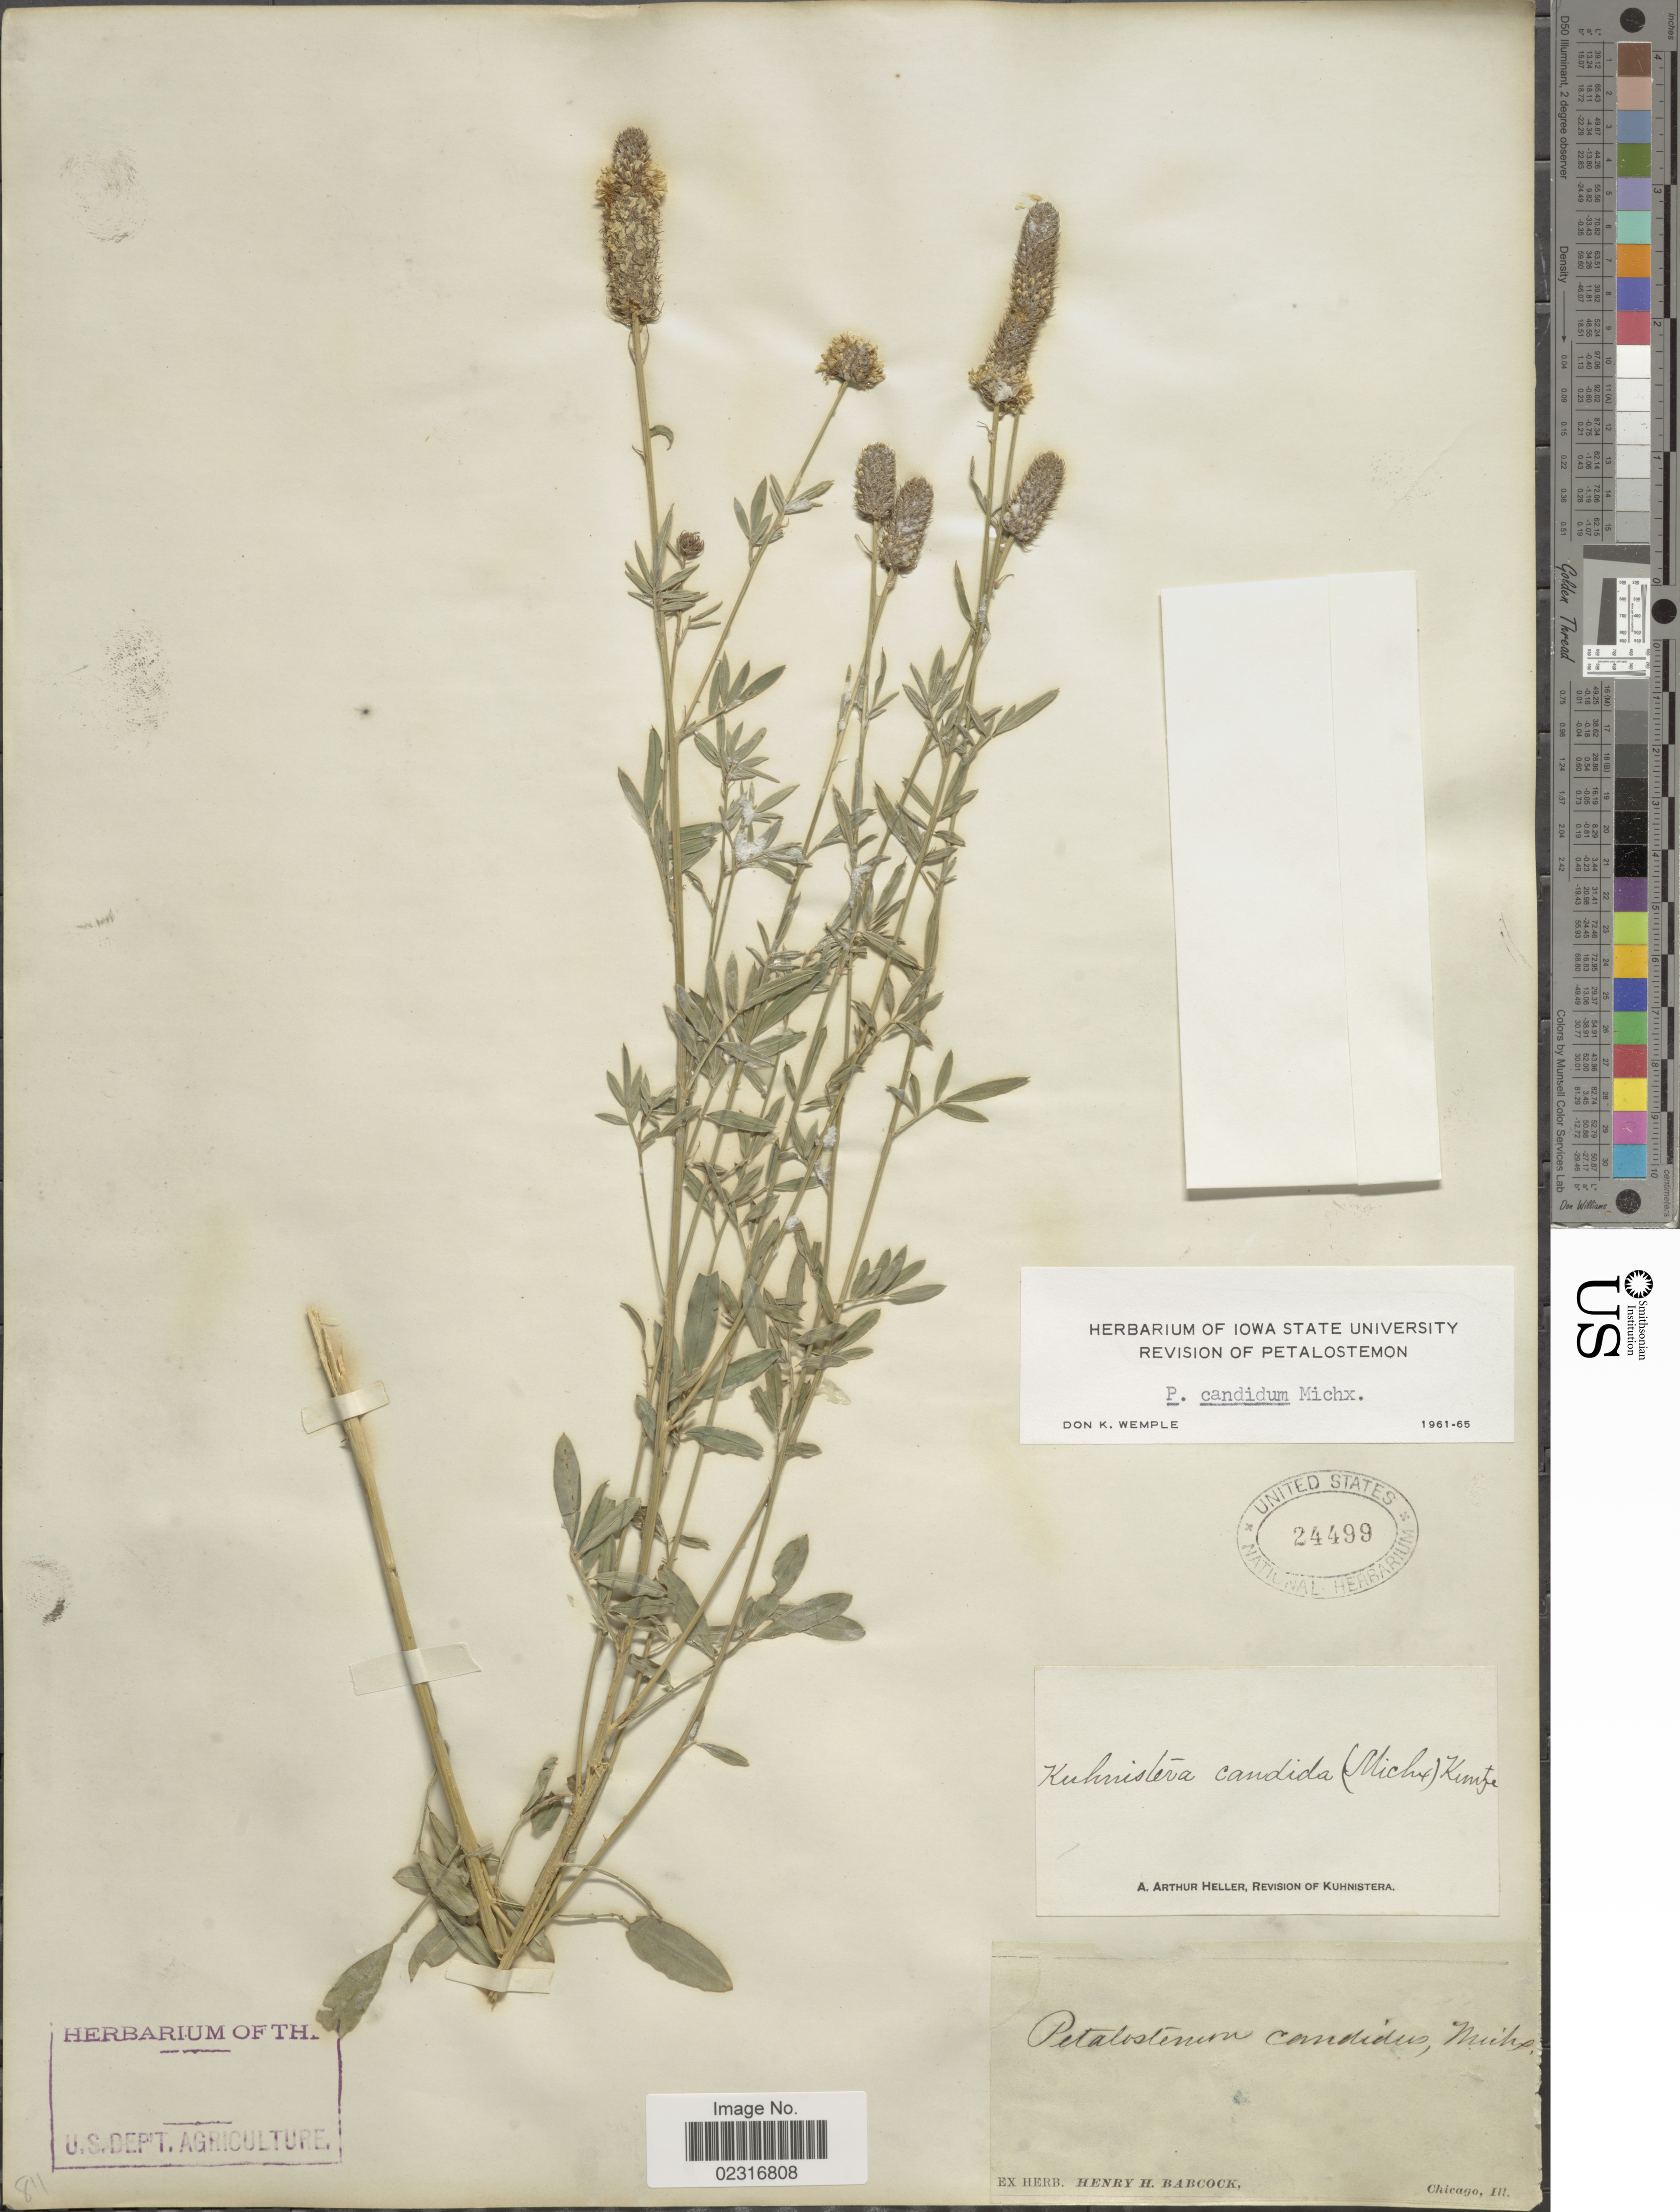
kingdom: Plantae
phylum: Tracheophyta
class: Magnoliopsida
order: Fabales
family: Fabaceae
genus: Dalea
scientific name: Dalea candida var. candida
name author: Michx. ex Willd.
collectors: ex herb. Henry Homes Babcock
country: United States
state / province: Illinois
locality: Chicago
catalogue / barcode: US 24499